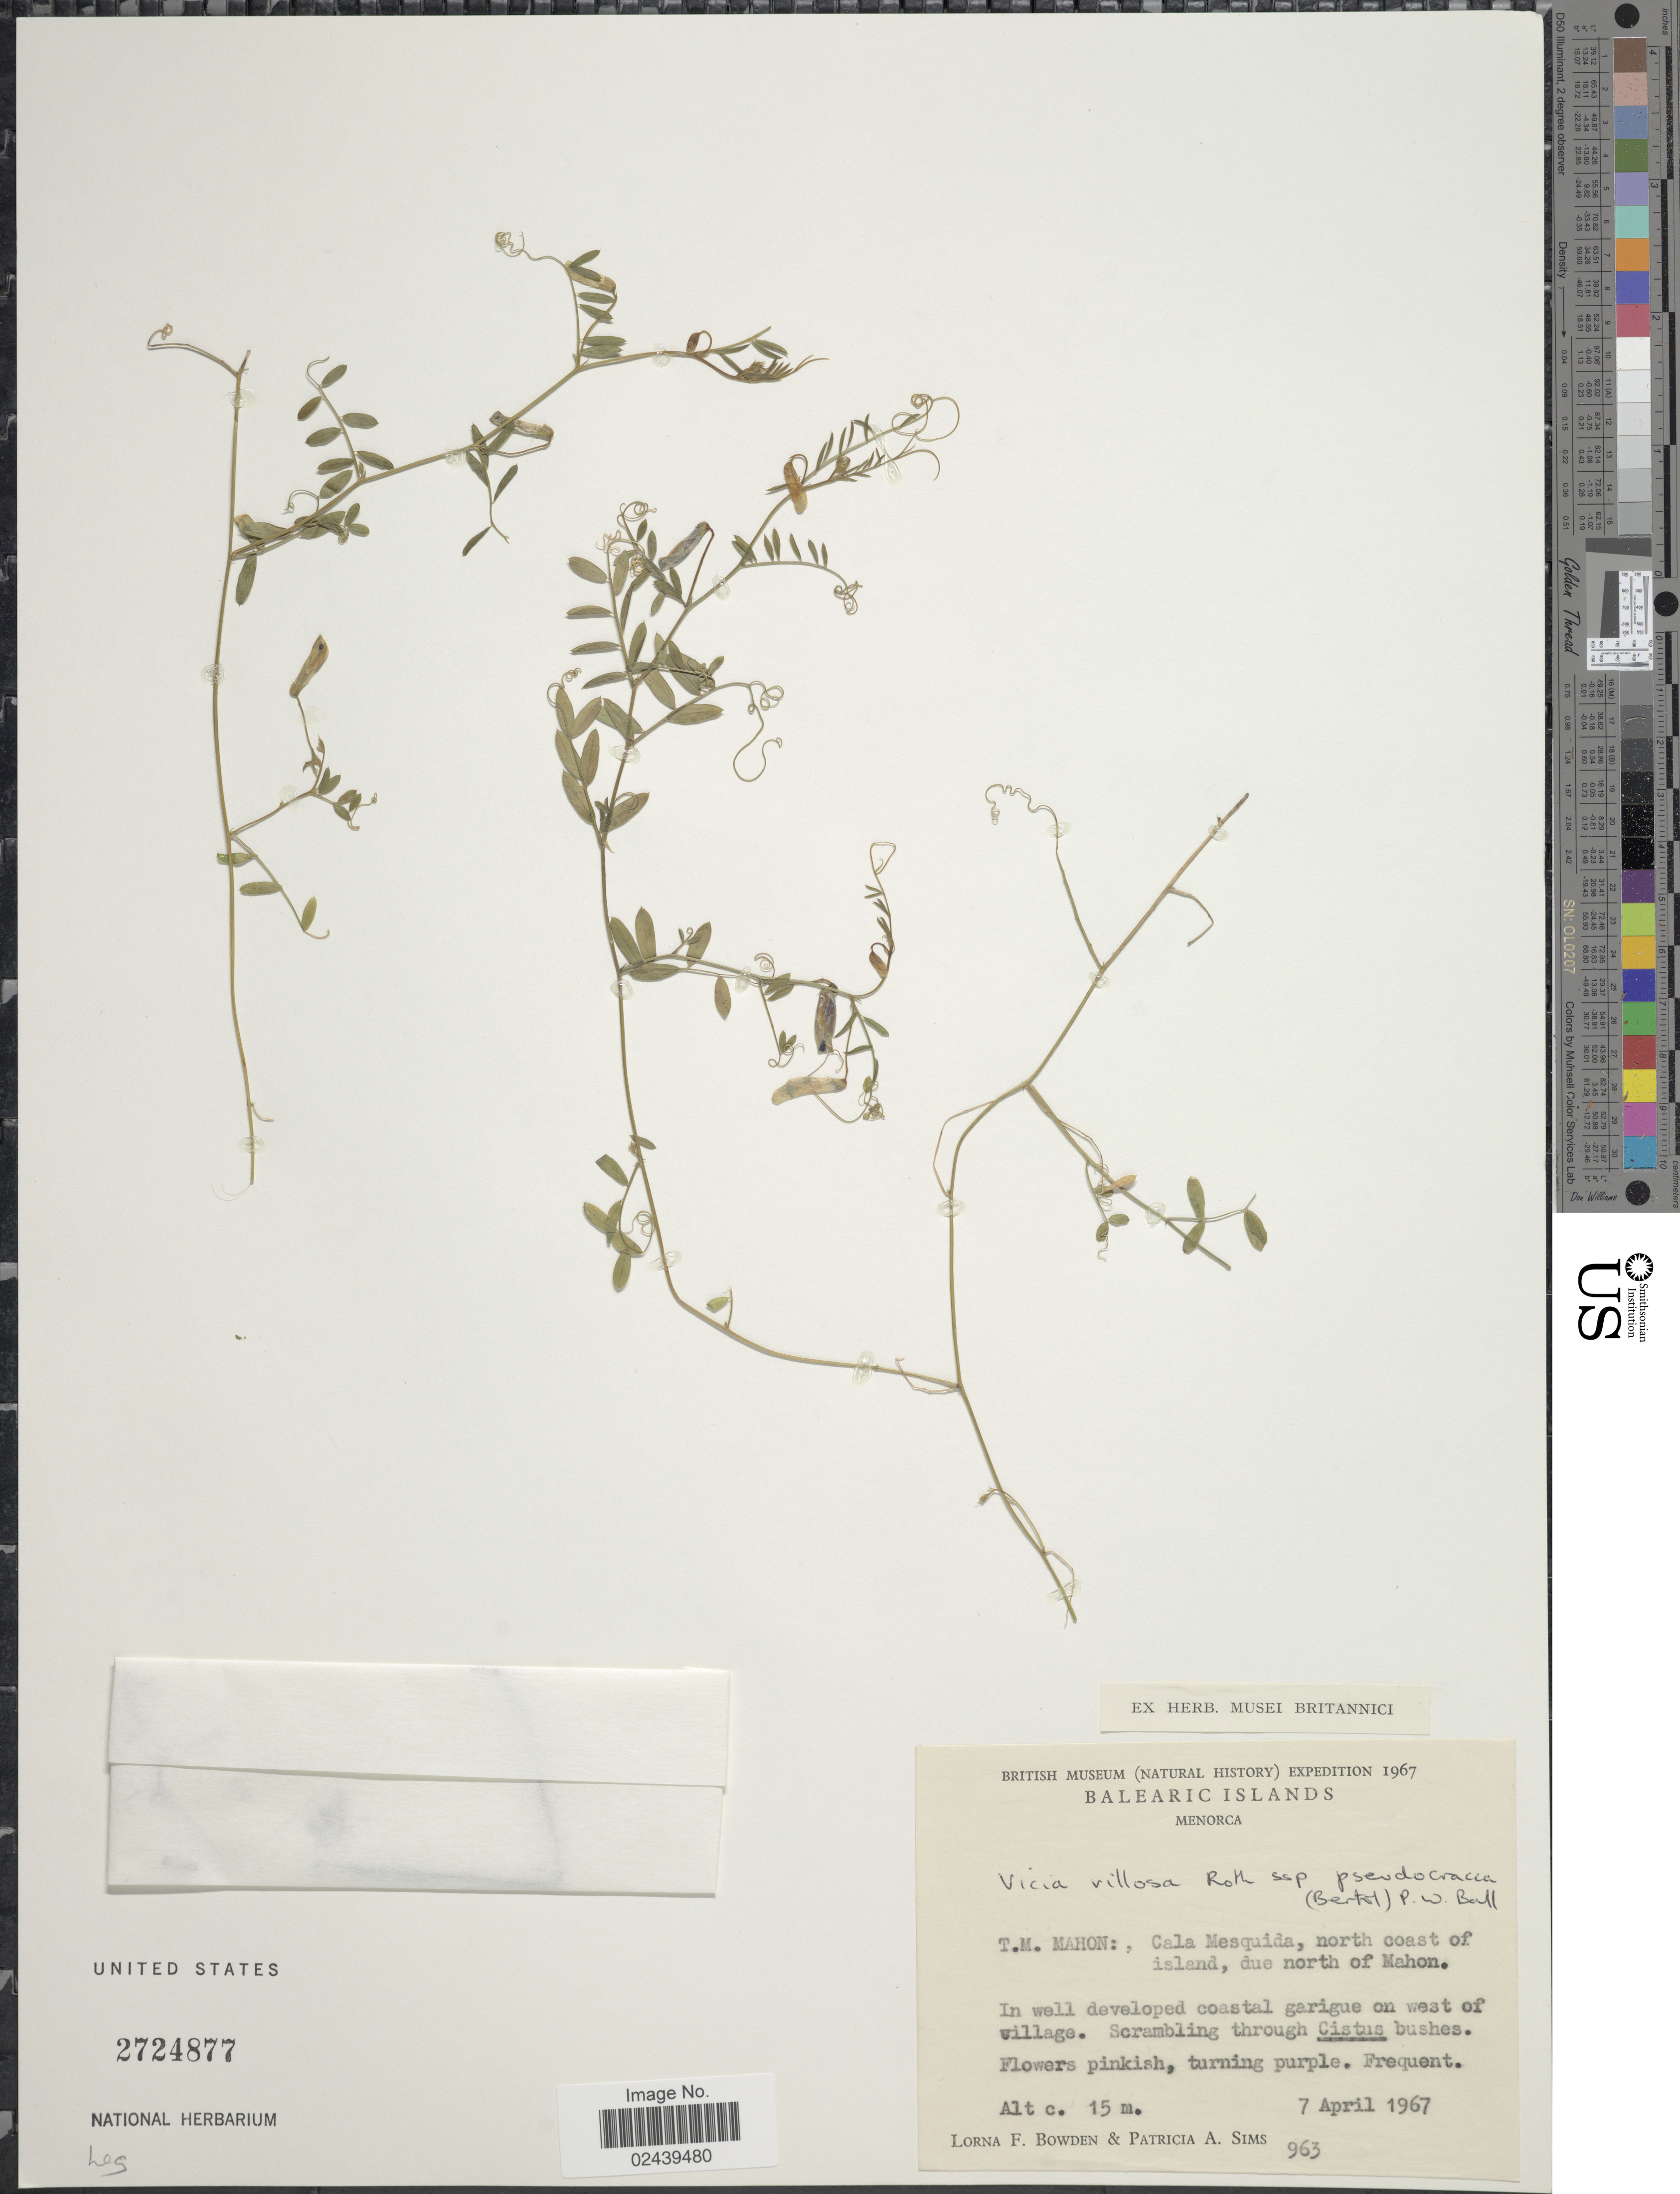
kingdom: Plantae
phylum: Tracheophyta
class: Magnoliopsida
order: Fabales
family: Fabaceae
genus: Vicia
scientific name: Vicia villosa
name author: Roth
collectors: L. F. Bowden & P. A. Sims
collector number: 963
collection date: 1967-04-07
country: Spain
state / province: Islas Baleares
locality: Balearic Islands, Menorca, T.M. Mahon: Mala Mesquida, north east of island, due north of Mahon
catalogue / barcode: US 2724877